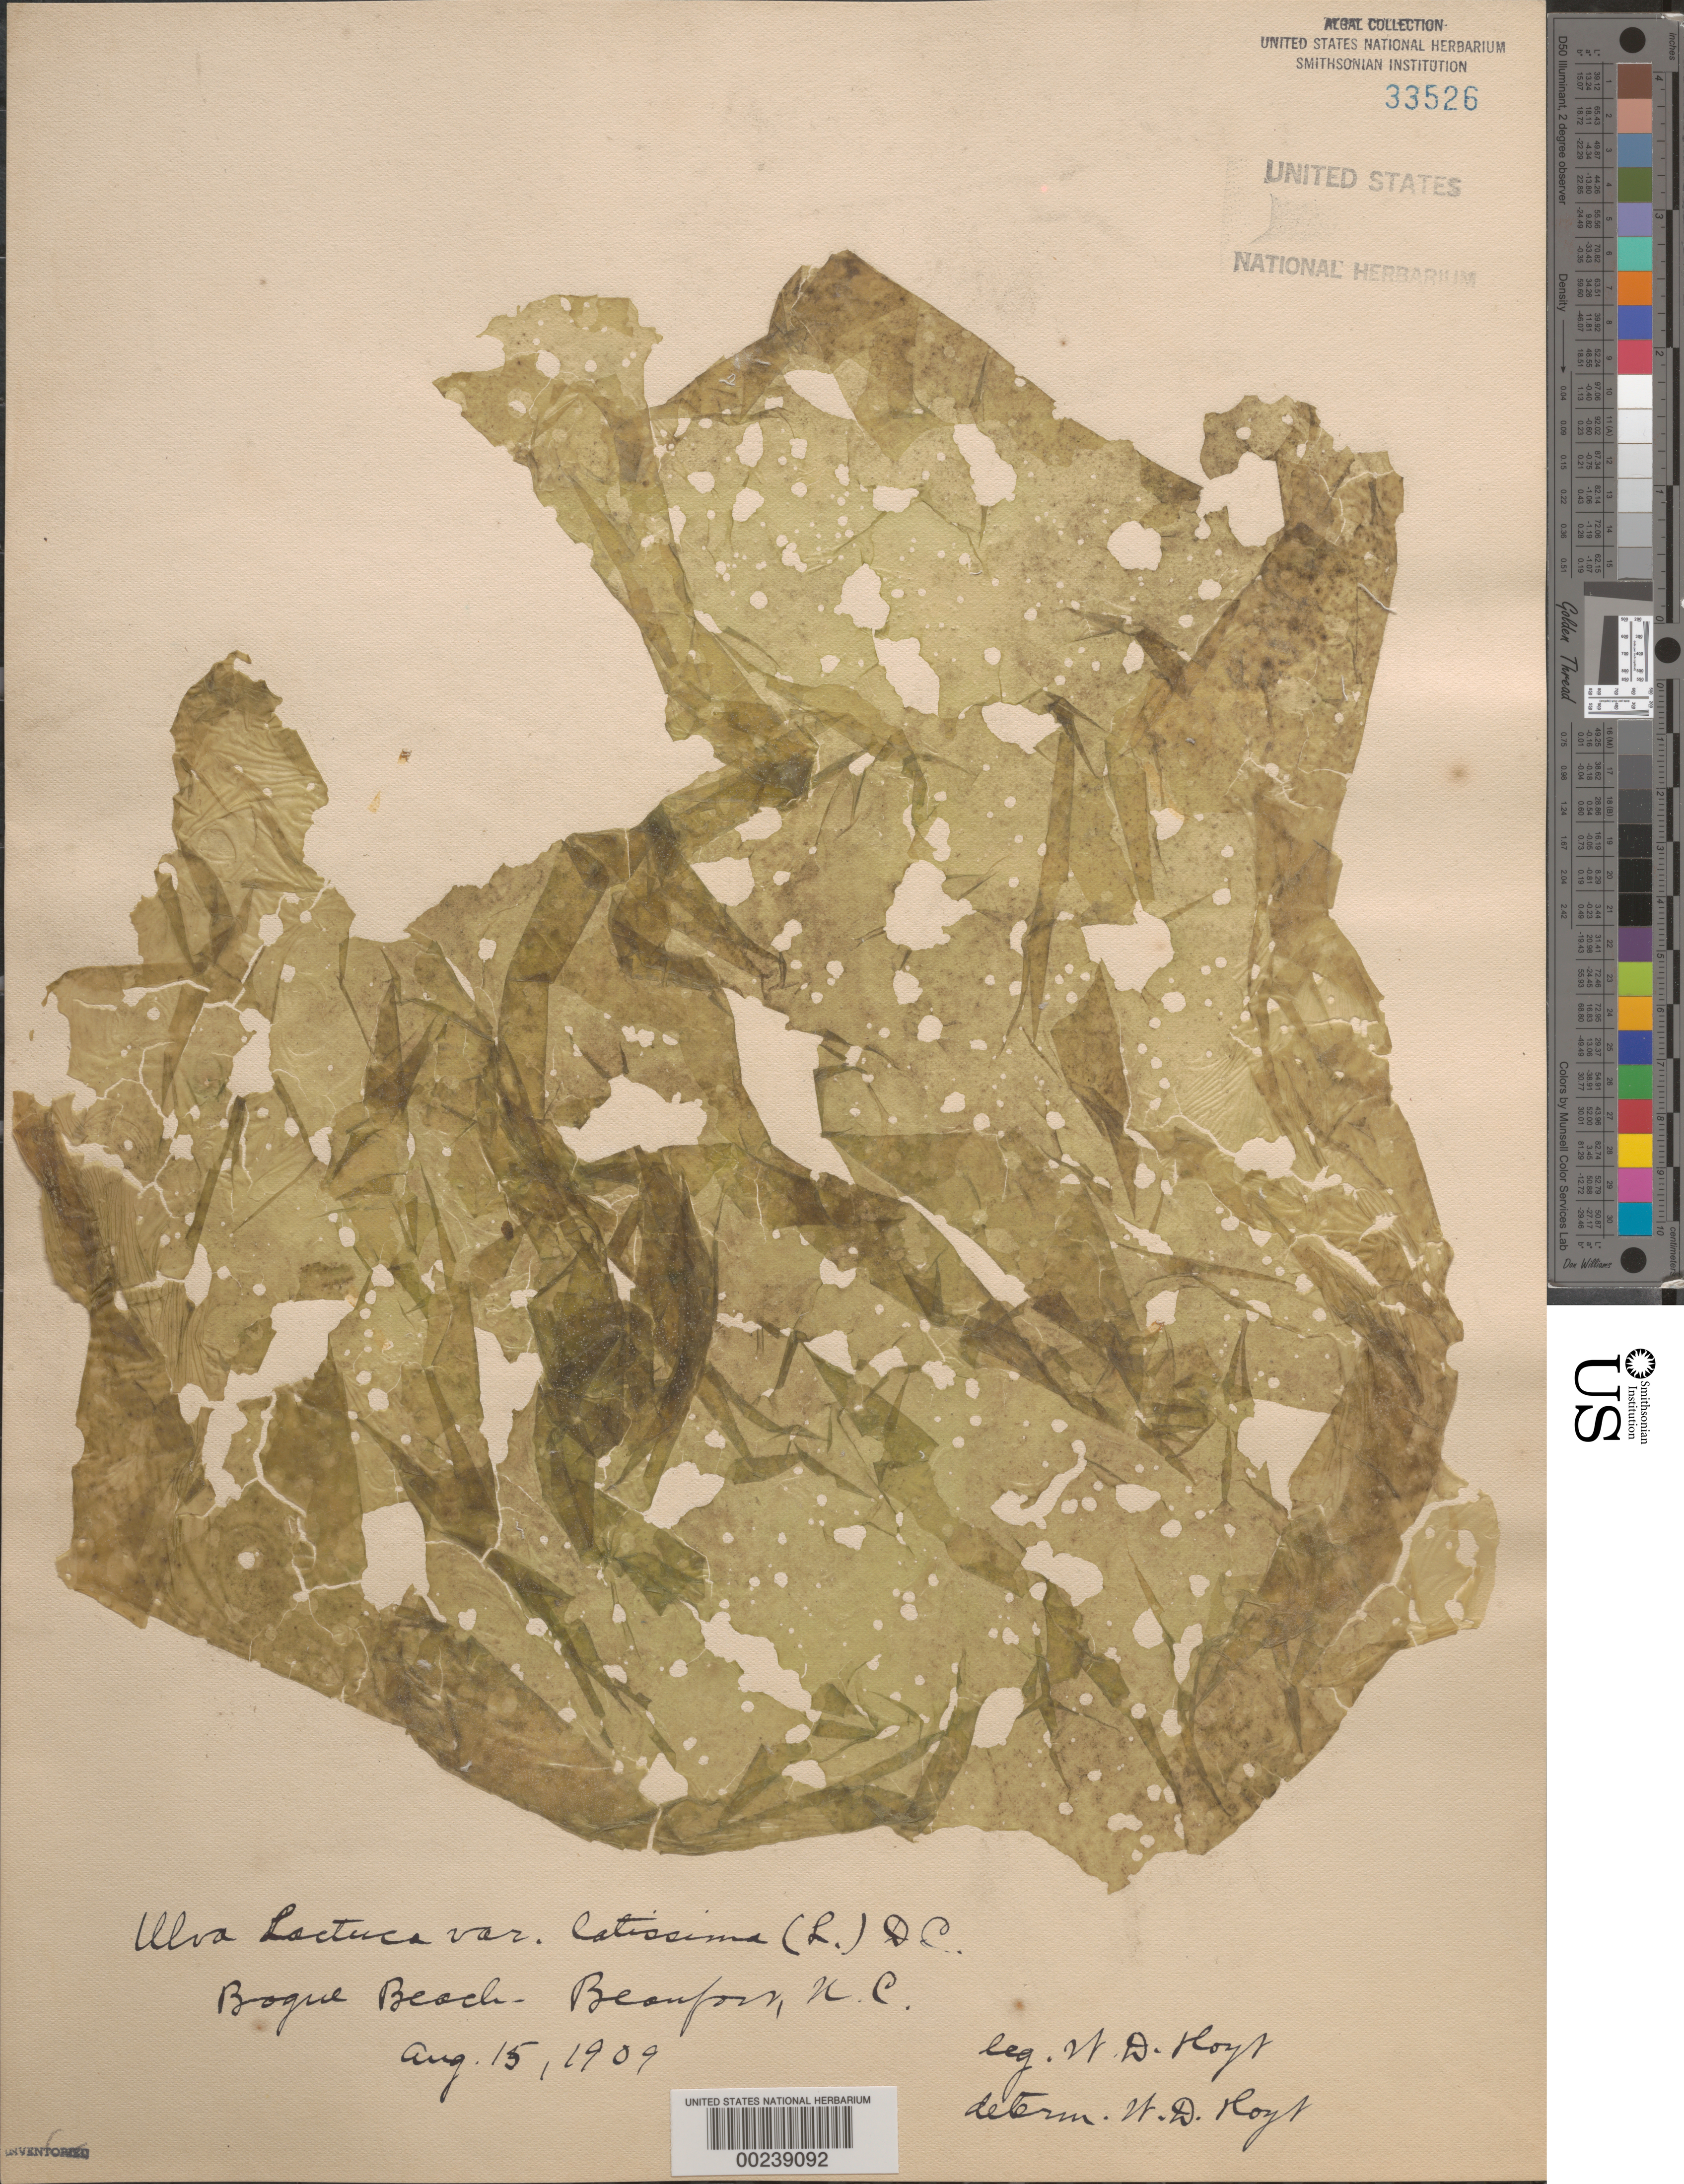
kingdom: Plantae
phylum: Chlorophyta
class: Ulvophyceae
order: Ulvales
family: Ulvaceae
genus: Ulva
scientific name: Ulva lactuca var. latissima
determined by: Hoyt, W. D.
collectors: W. D. Hoyt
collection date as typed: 15 Aug 1909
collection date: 1909-08-15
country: United States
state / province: North Carolina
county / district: Carteret County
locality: Beaufort, Bogue Beach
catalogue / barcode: US 33526